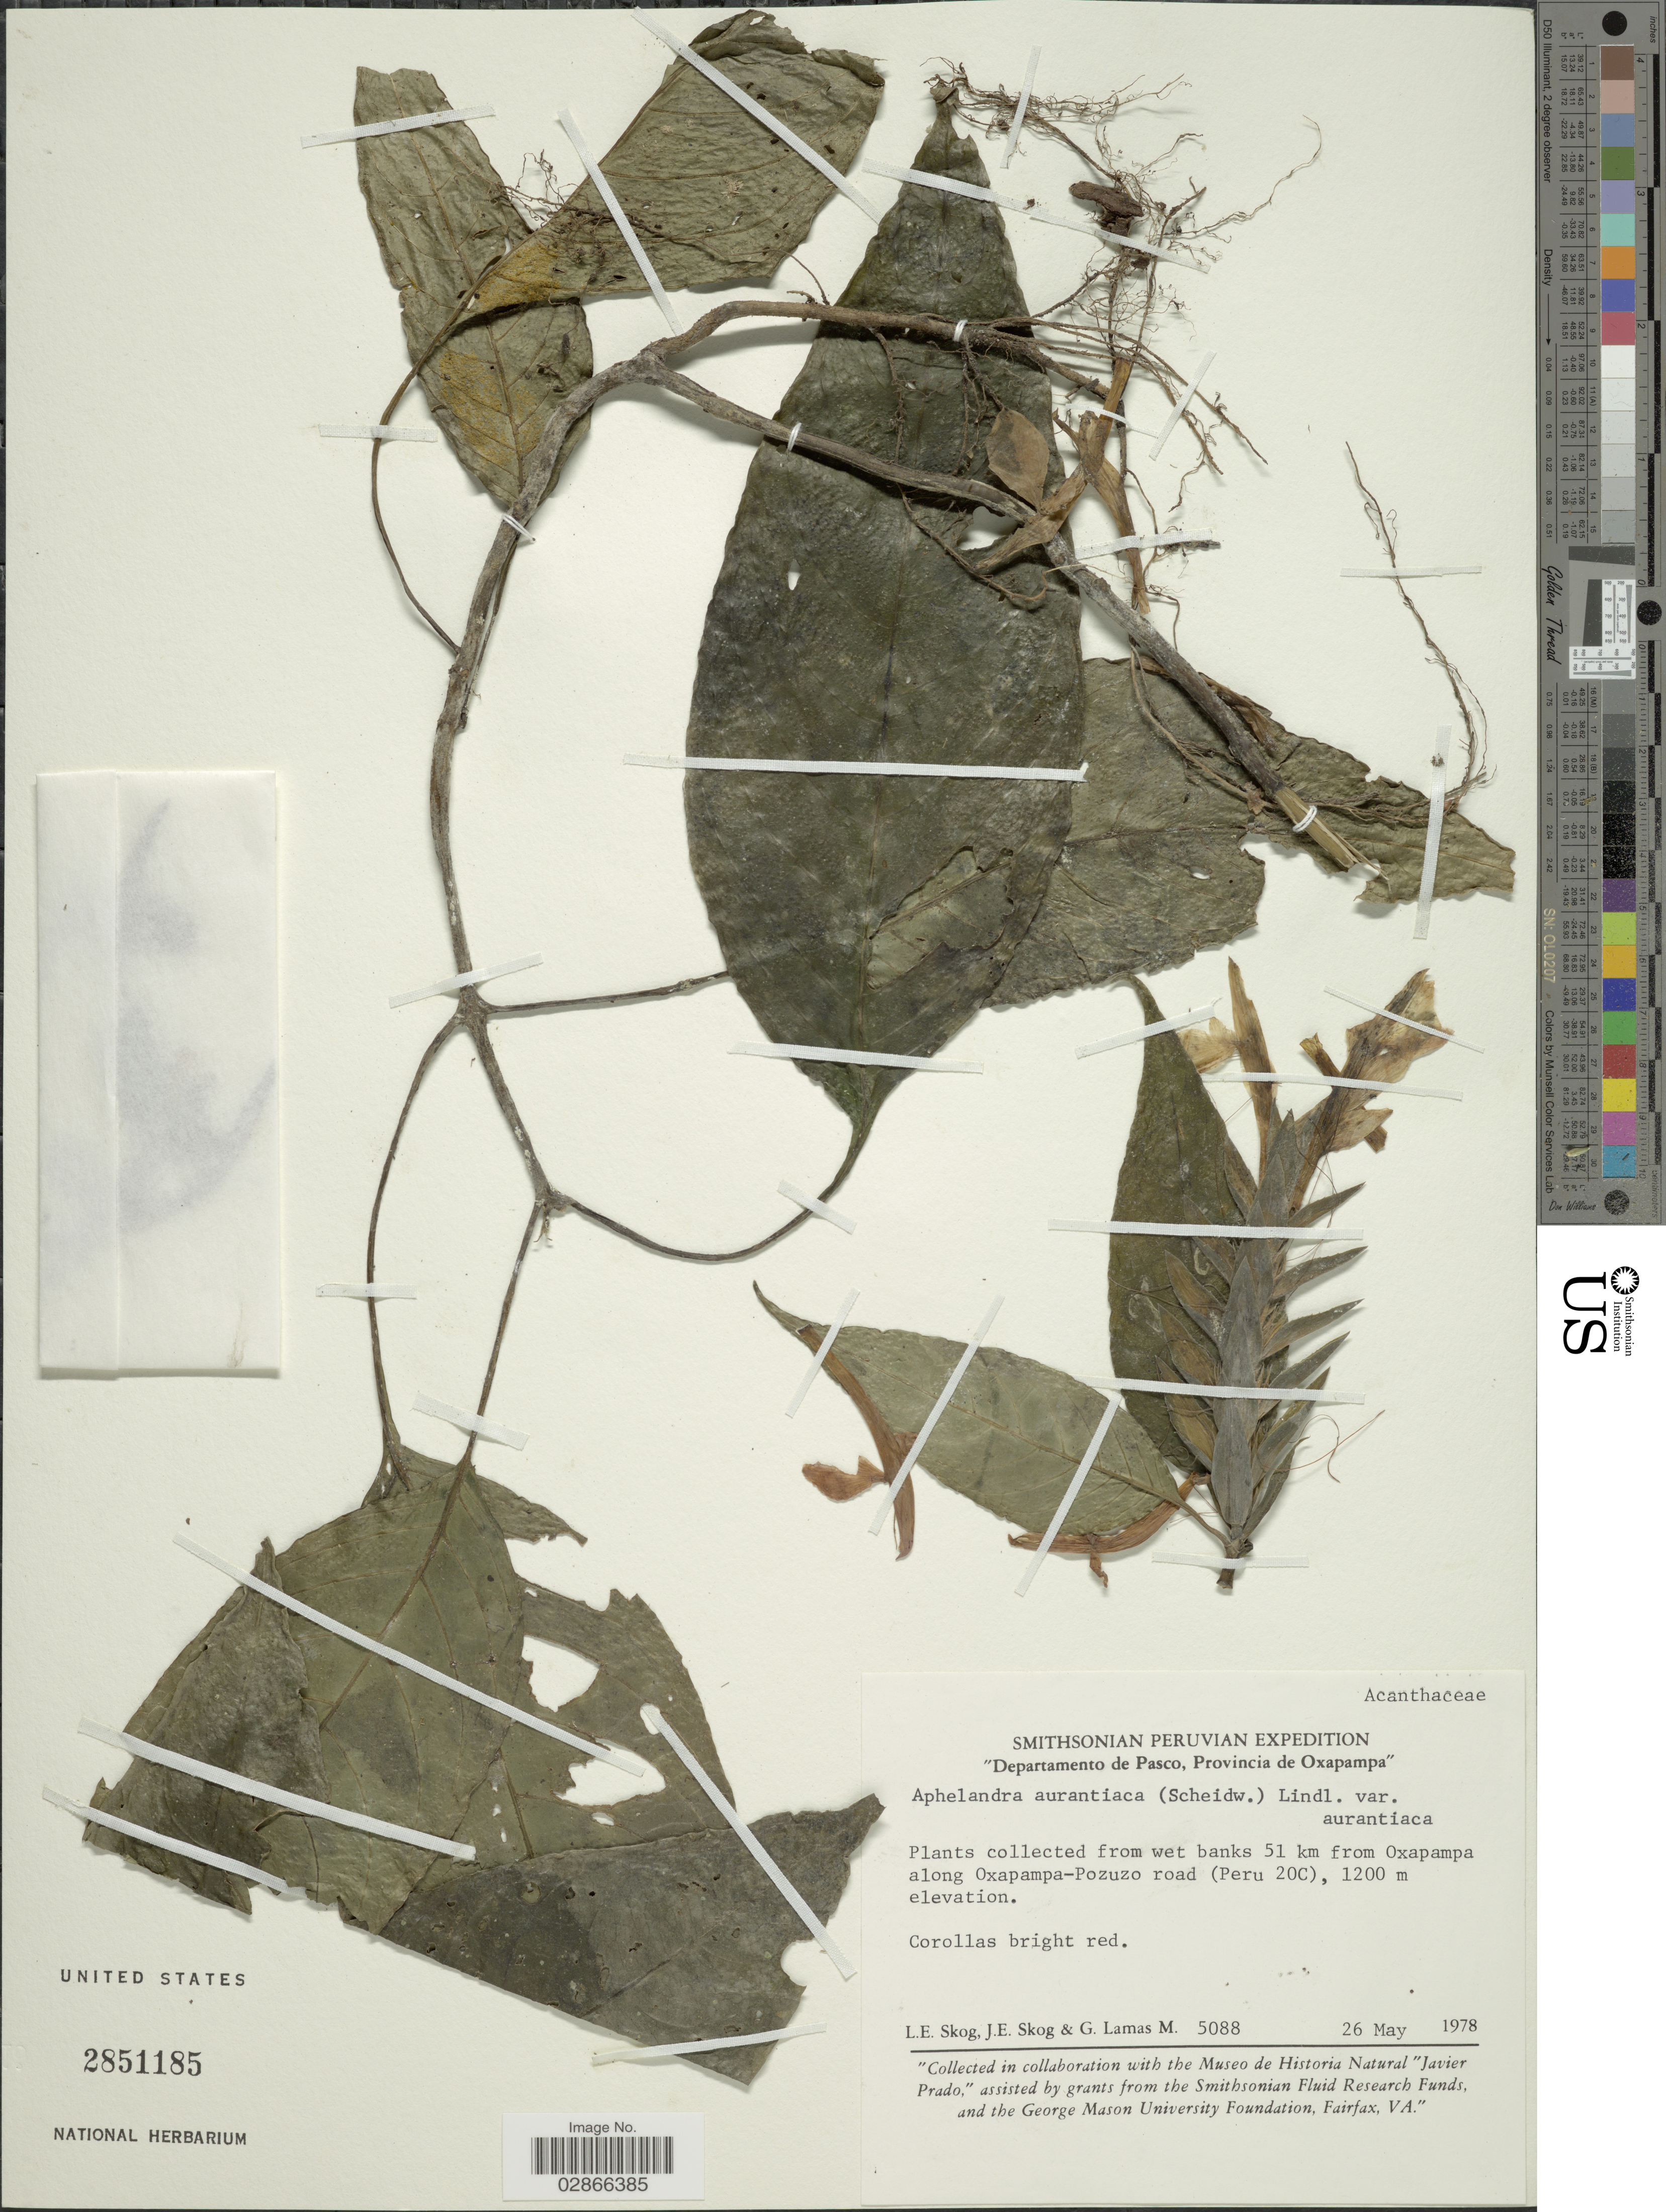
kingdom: Plantae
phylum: Tracheophyta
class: Magnoliopsida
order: Lamiales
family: Acanthaceae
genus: Aphelandra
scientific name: Aphelandra aurantiaca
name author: (Scheidw.) Lindl.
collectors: L. E. Skog, J. E. Skog & G. Lamas M.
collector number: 5088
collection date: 1978-05-26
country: Peru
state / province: Pasco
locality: Departamento de Pasco, Provincia de Oxapampa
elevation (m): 1200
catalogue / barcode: US 2851185